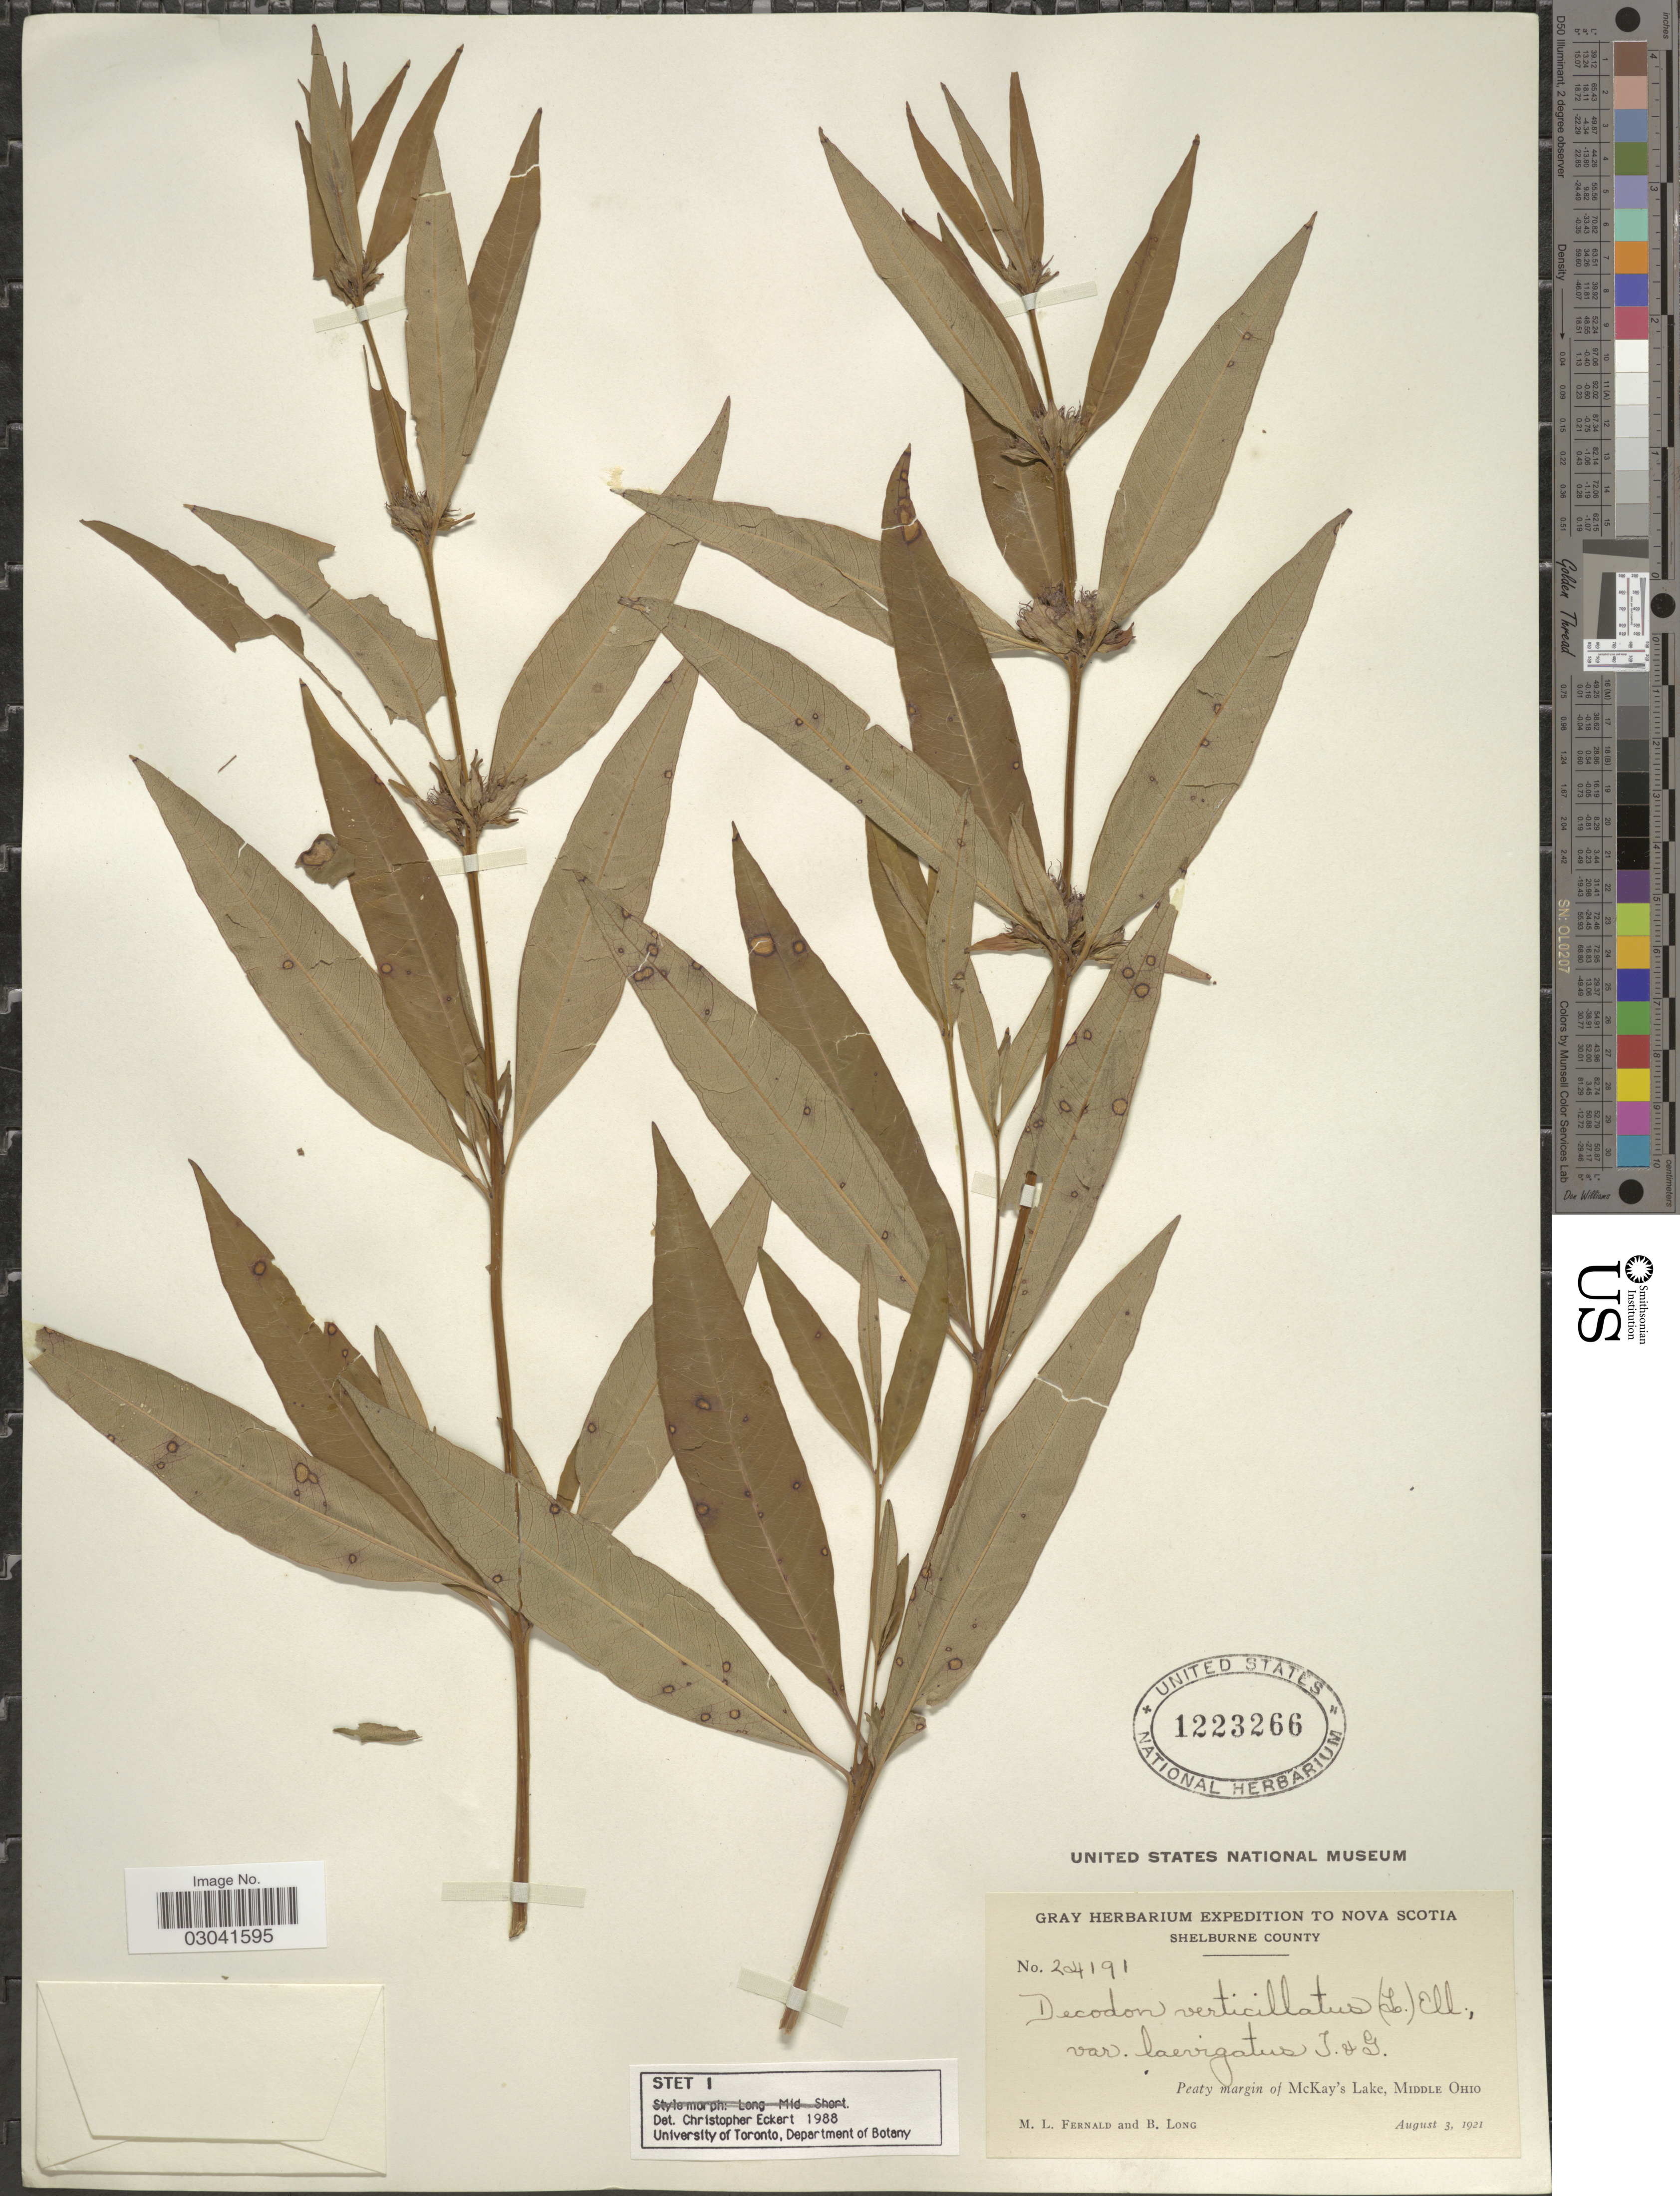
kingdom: Plantae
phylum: Tracheophyta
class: Magnoliopsida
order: Myrtales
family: Lythraceae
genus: Decodon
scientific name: Decodon verticillatus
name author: (L.) Elliott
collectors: M. L. Fernald & B. Long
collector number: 24191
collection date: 1921-08-03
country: United States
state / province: Ohio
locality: Shelburne County. Peaty margin of McKay's Lake, Middle Ohio.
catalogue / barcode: US 1223266